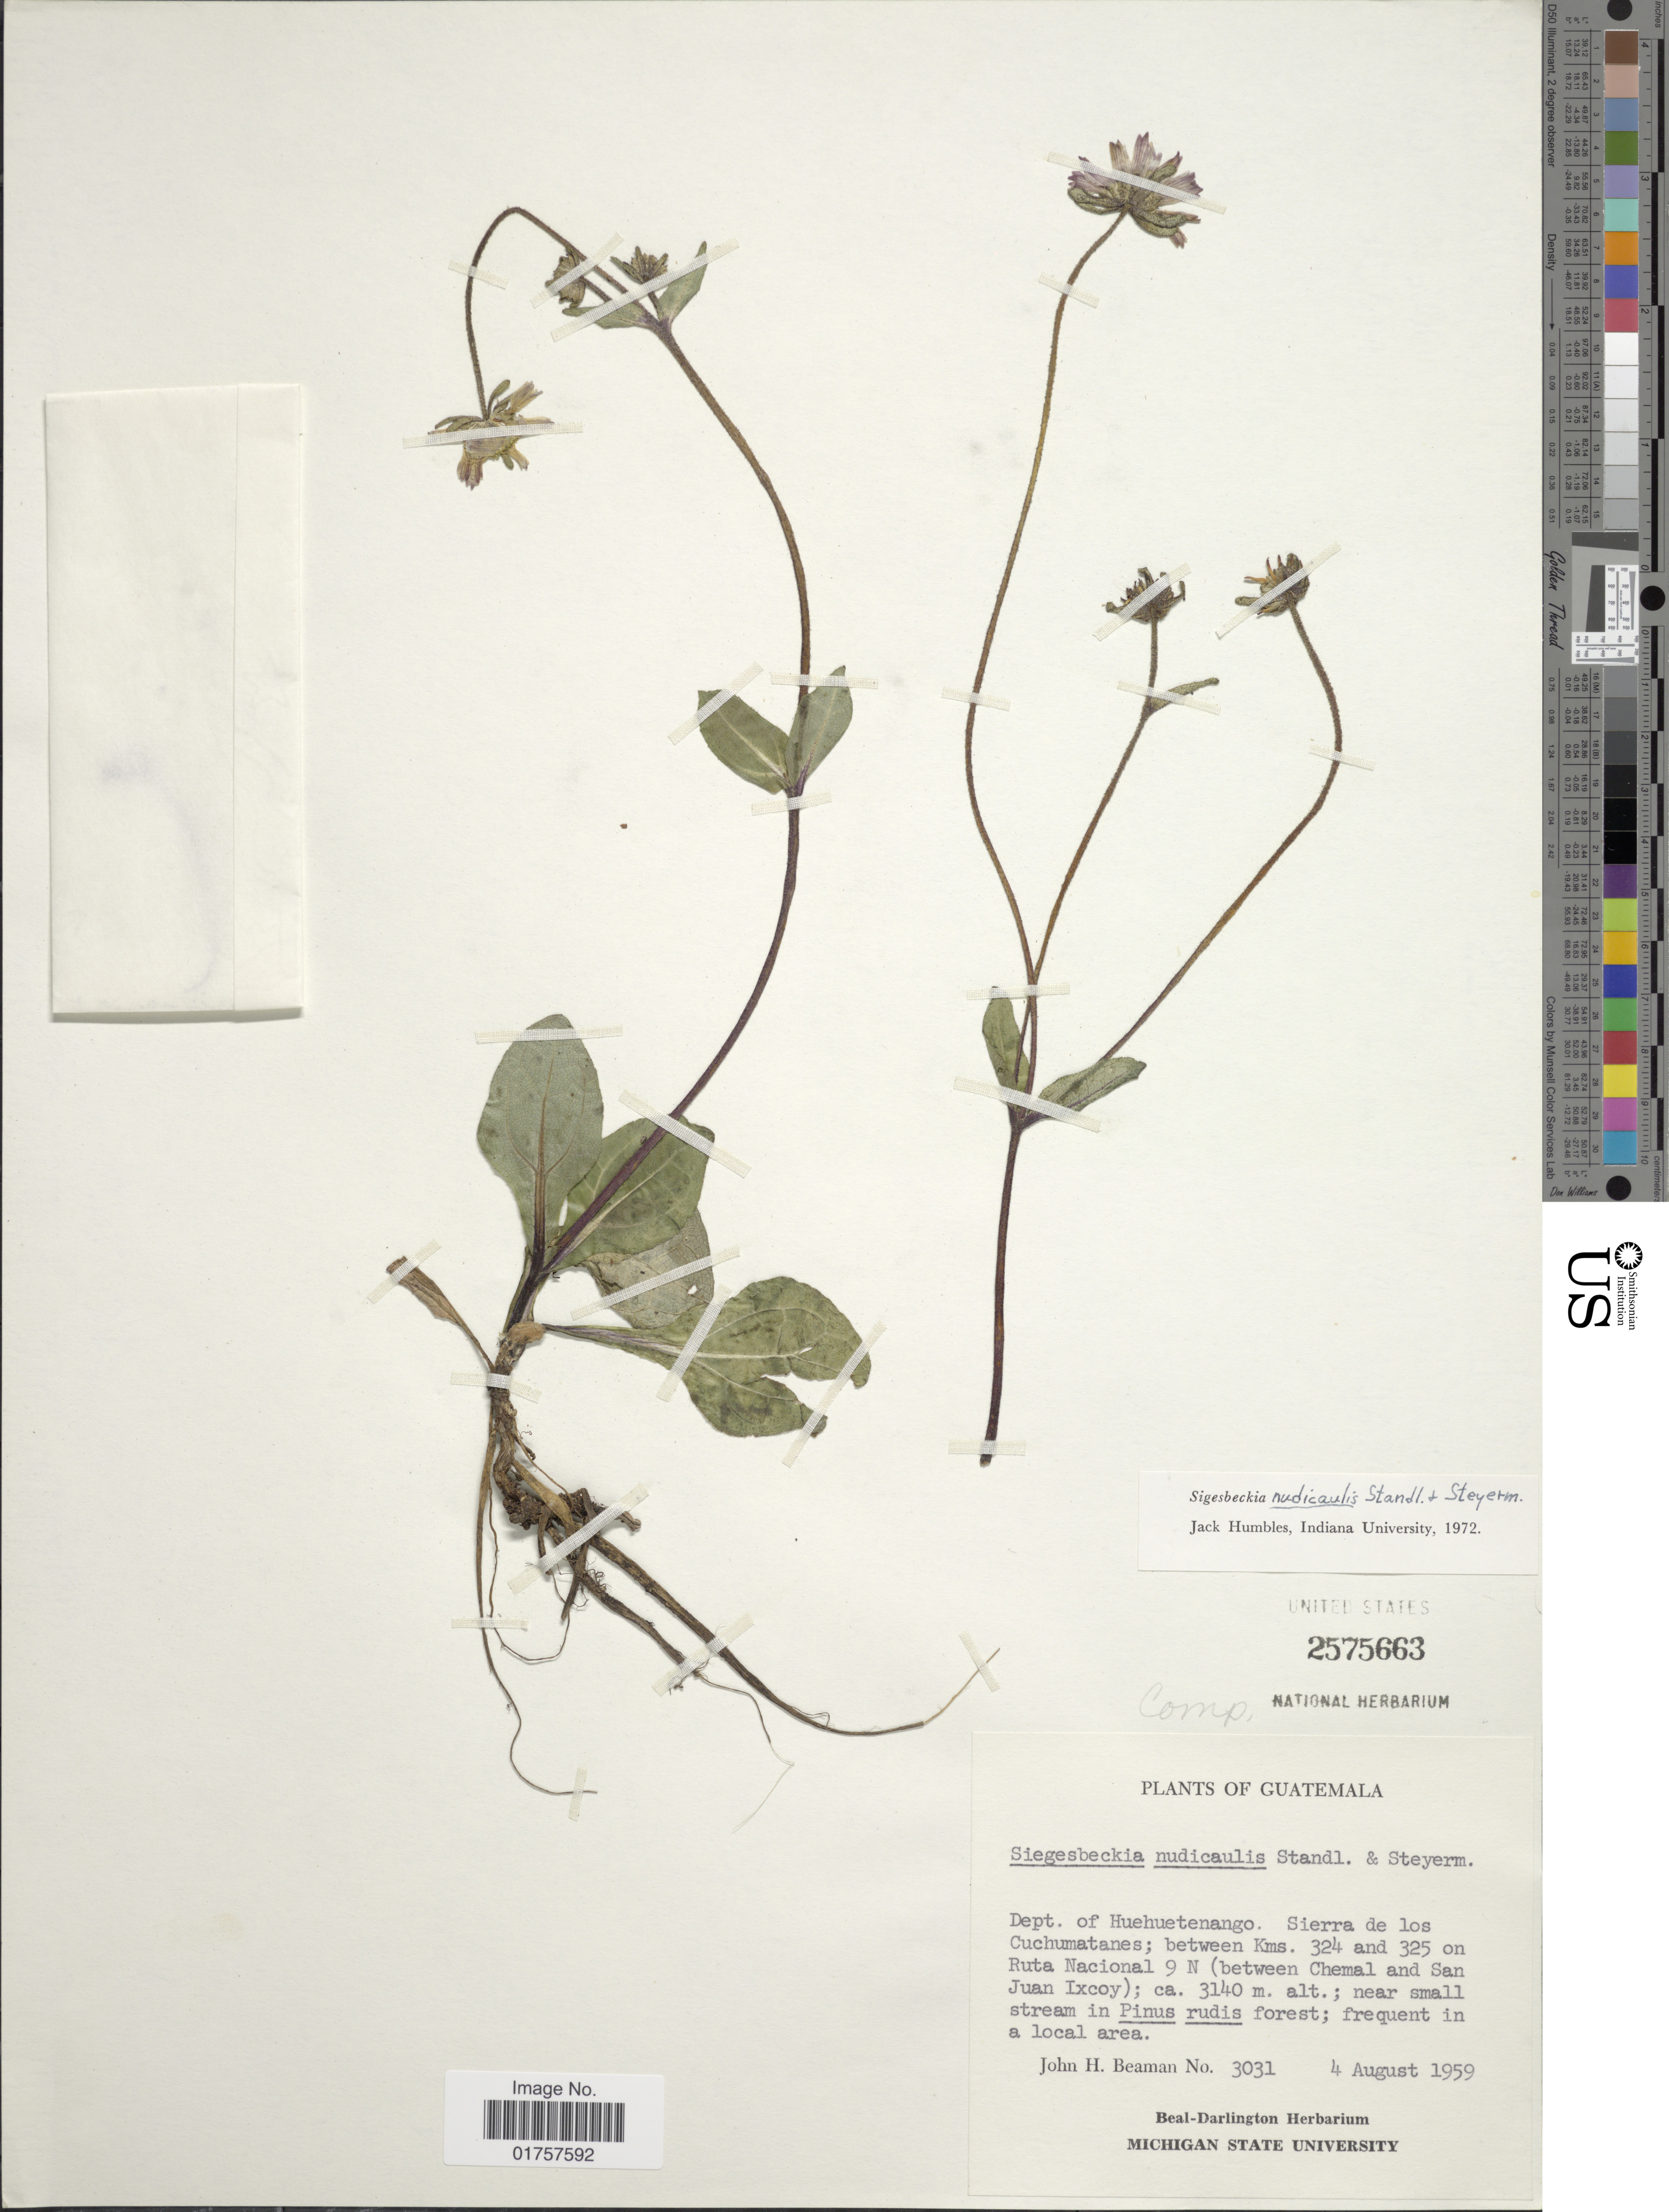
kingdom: Plantae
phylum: Tracheophyta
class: Magnoliopsida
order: Asterales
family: Asteraceae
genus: Sigesbeckia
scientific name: Sigesbeckia nudicaulis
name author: Standl. & Steyerm.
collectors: J. H. Beaman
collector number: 3031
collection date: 1959-08-04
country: Guatemala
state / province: Huehuetenango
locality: Sierra de los Cuchumatanes; between Kms. 324 and 325 on Ruta Nacional 9 N (between Chemal and San Juan Ixcoy)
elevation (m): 3140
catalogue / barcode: US 2575663